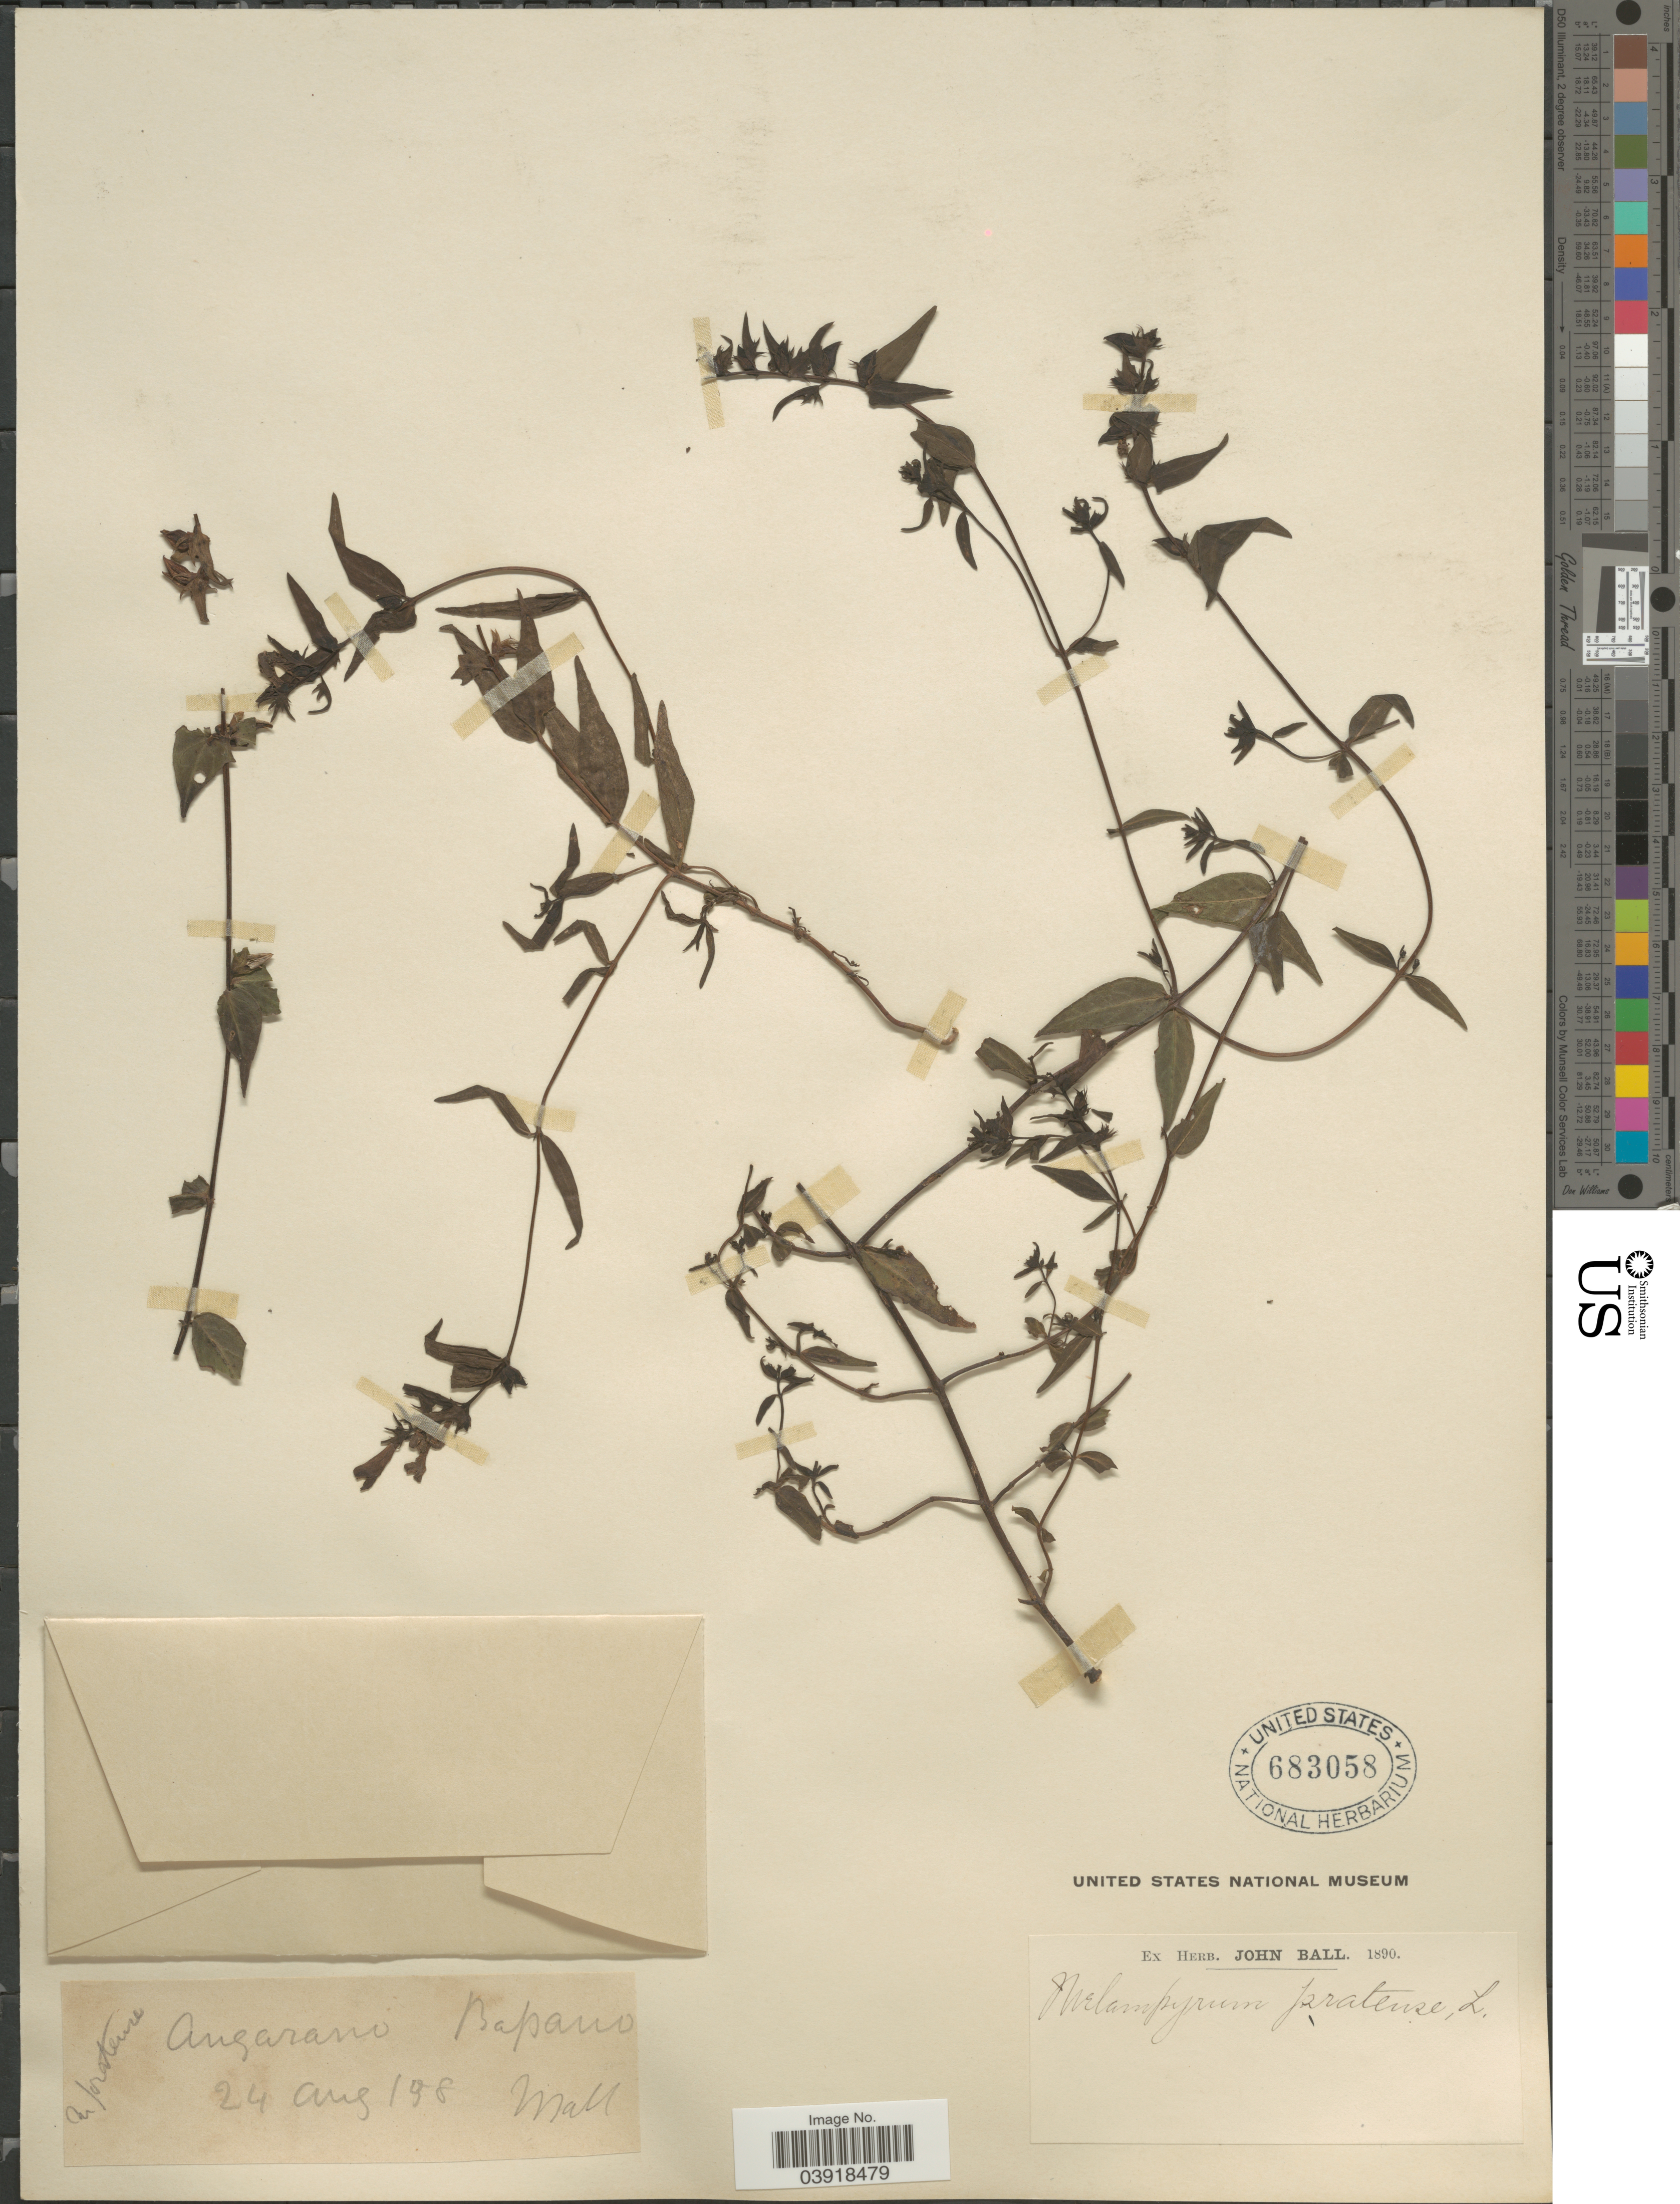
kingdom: Plantae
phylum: Tracheophyta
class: Magnoliopsida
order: Lamiales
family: Orobanchaceae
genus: Melampyrum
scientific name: Melampyrum pratense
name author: L.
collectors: J. Ball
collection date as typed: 24 aug 198.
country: Italy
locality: Angarano. Bassano.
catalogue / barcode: US 683058